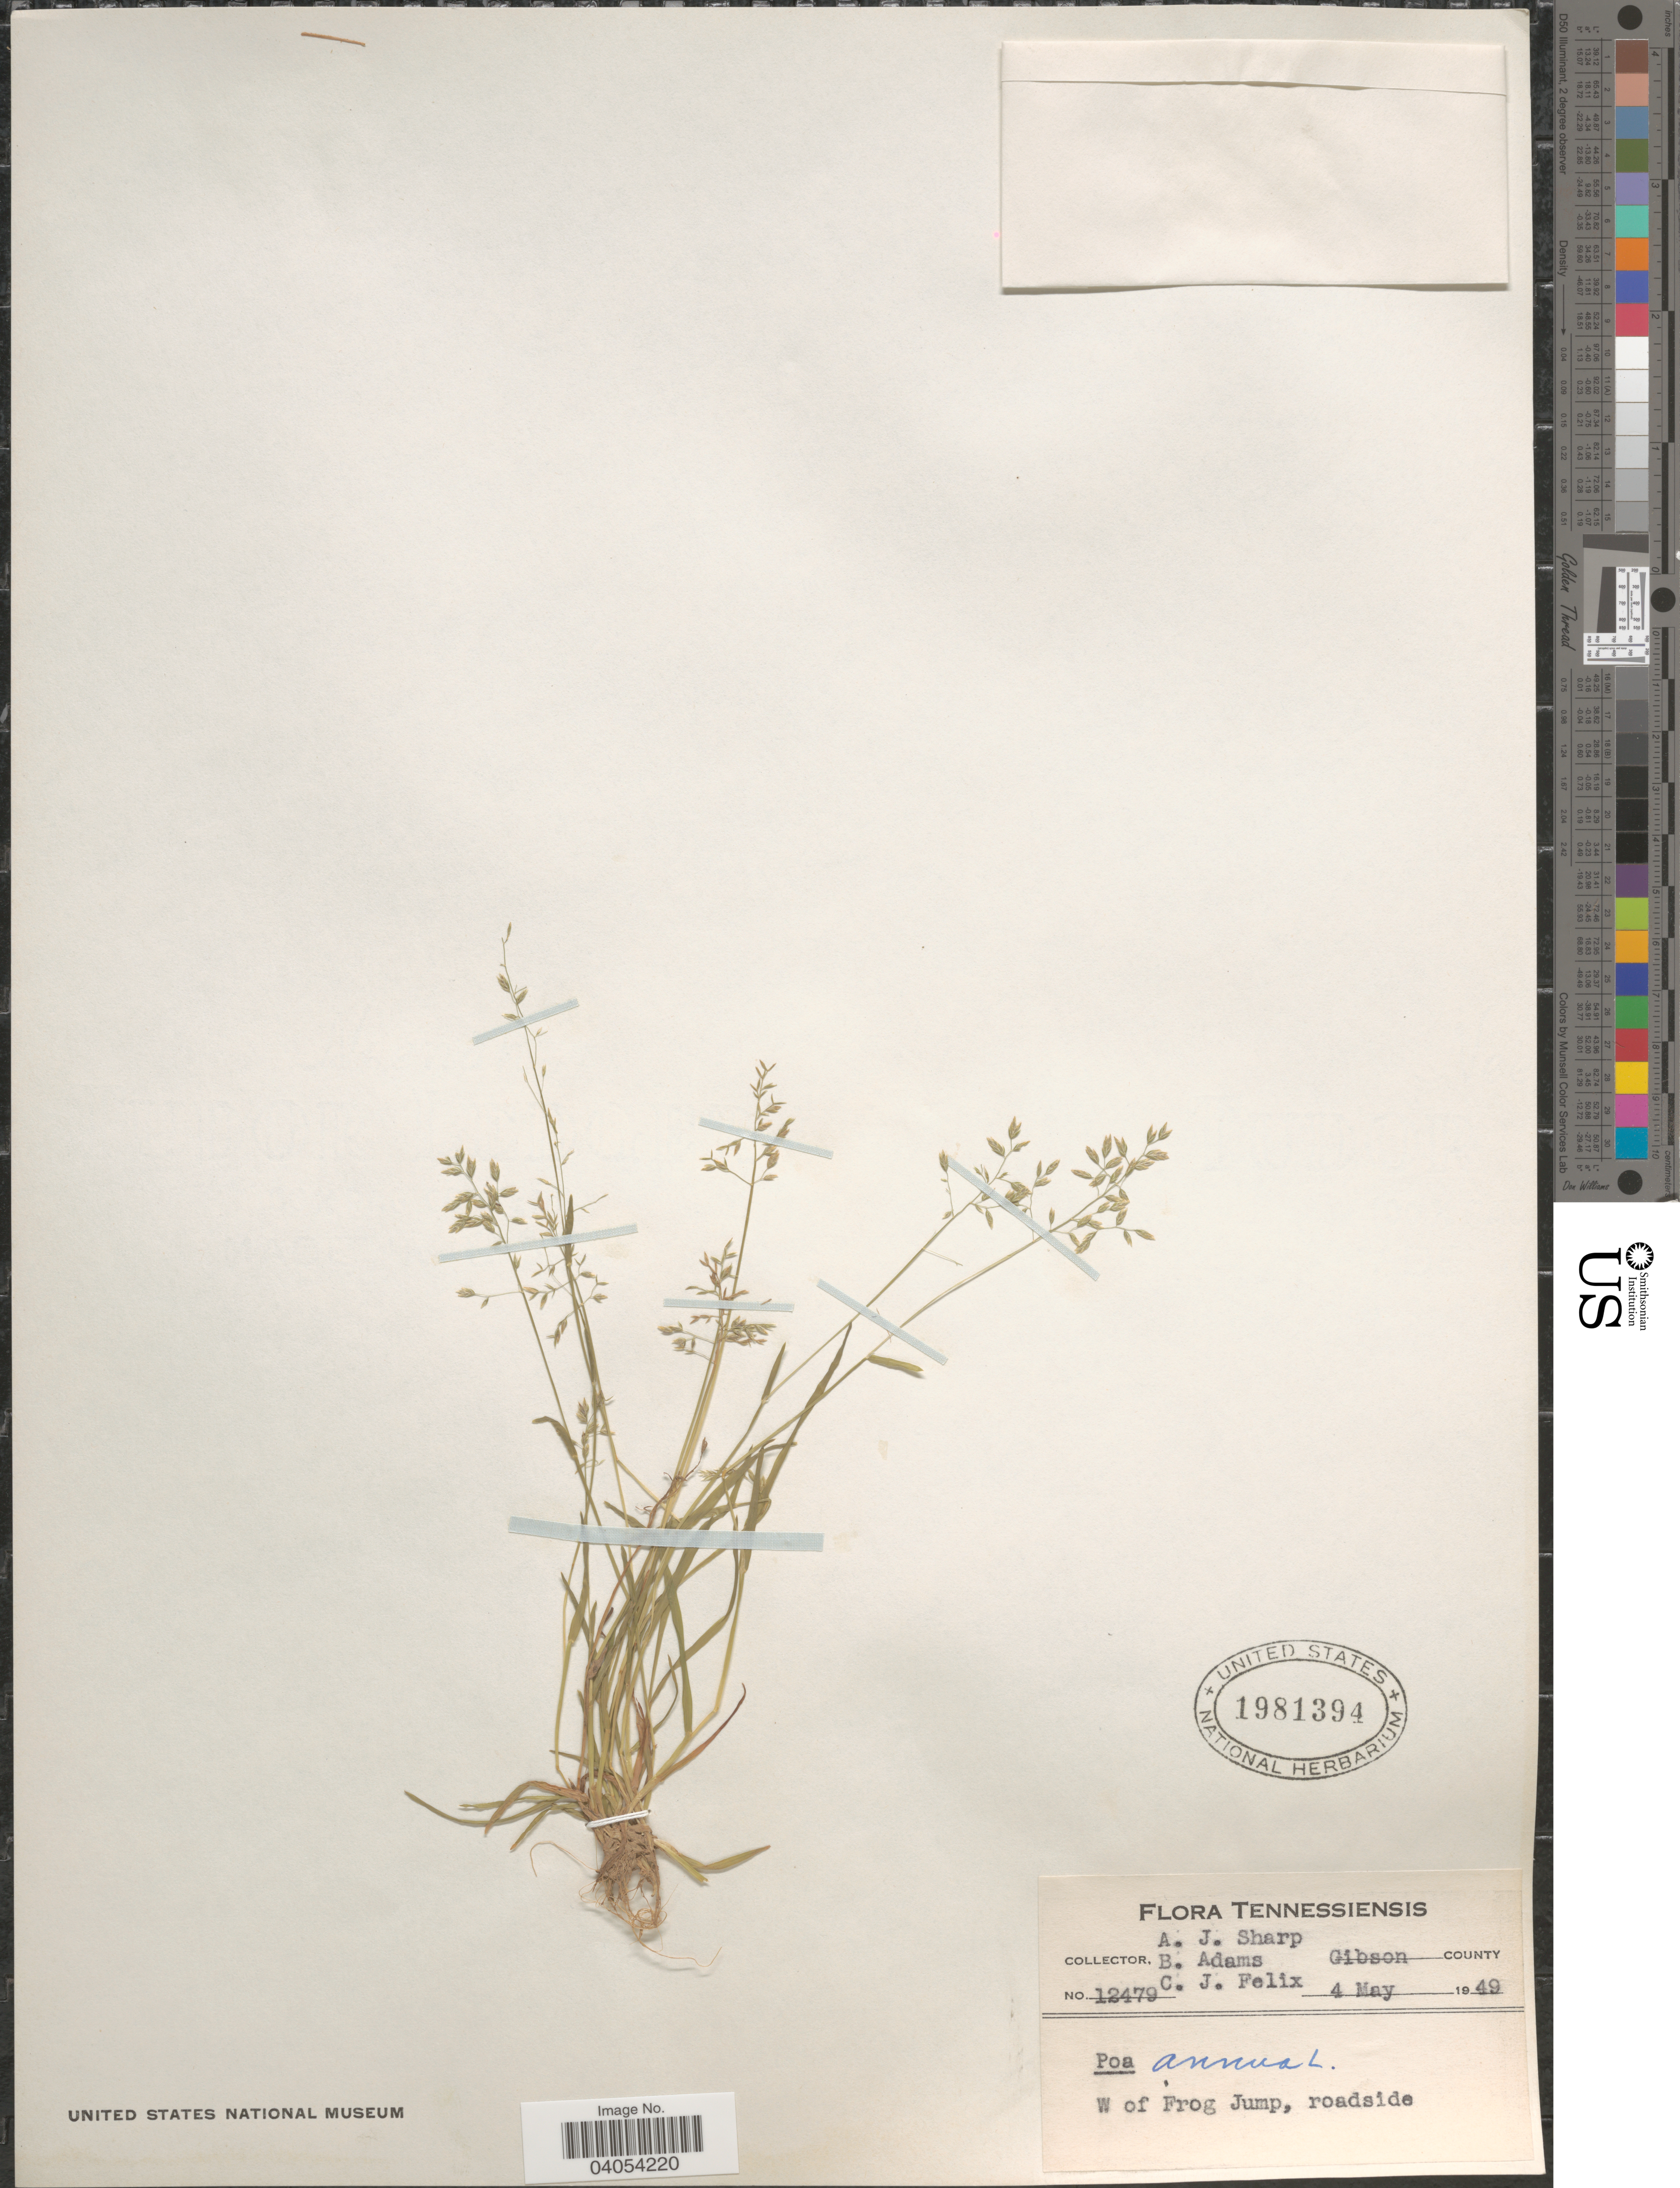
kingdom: Plantae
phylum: Tracheophyta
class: Liliopsida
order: Poales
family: Poaceae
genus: Poa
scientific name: Poa annua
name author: L.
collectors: A. J. Sharp, B. Adams & C. Felix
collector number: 12479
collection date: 1949-05-04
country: United States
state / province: Tennessee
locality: Gibson County. W of Frog Jump, roadside.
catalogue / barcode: US 1981394